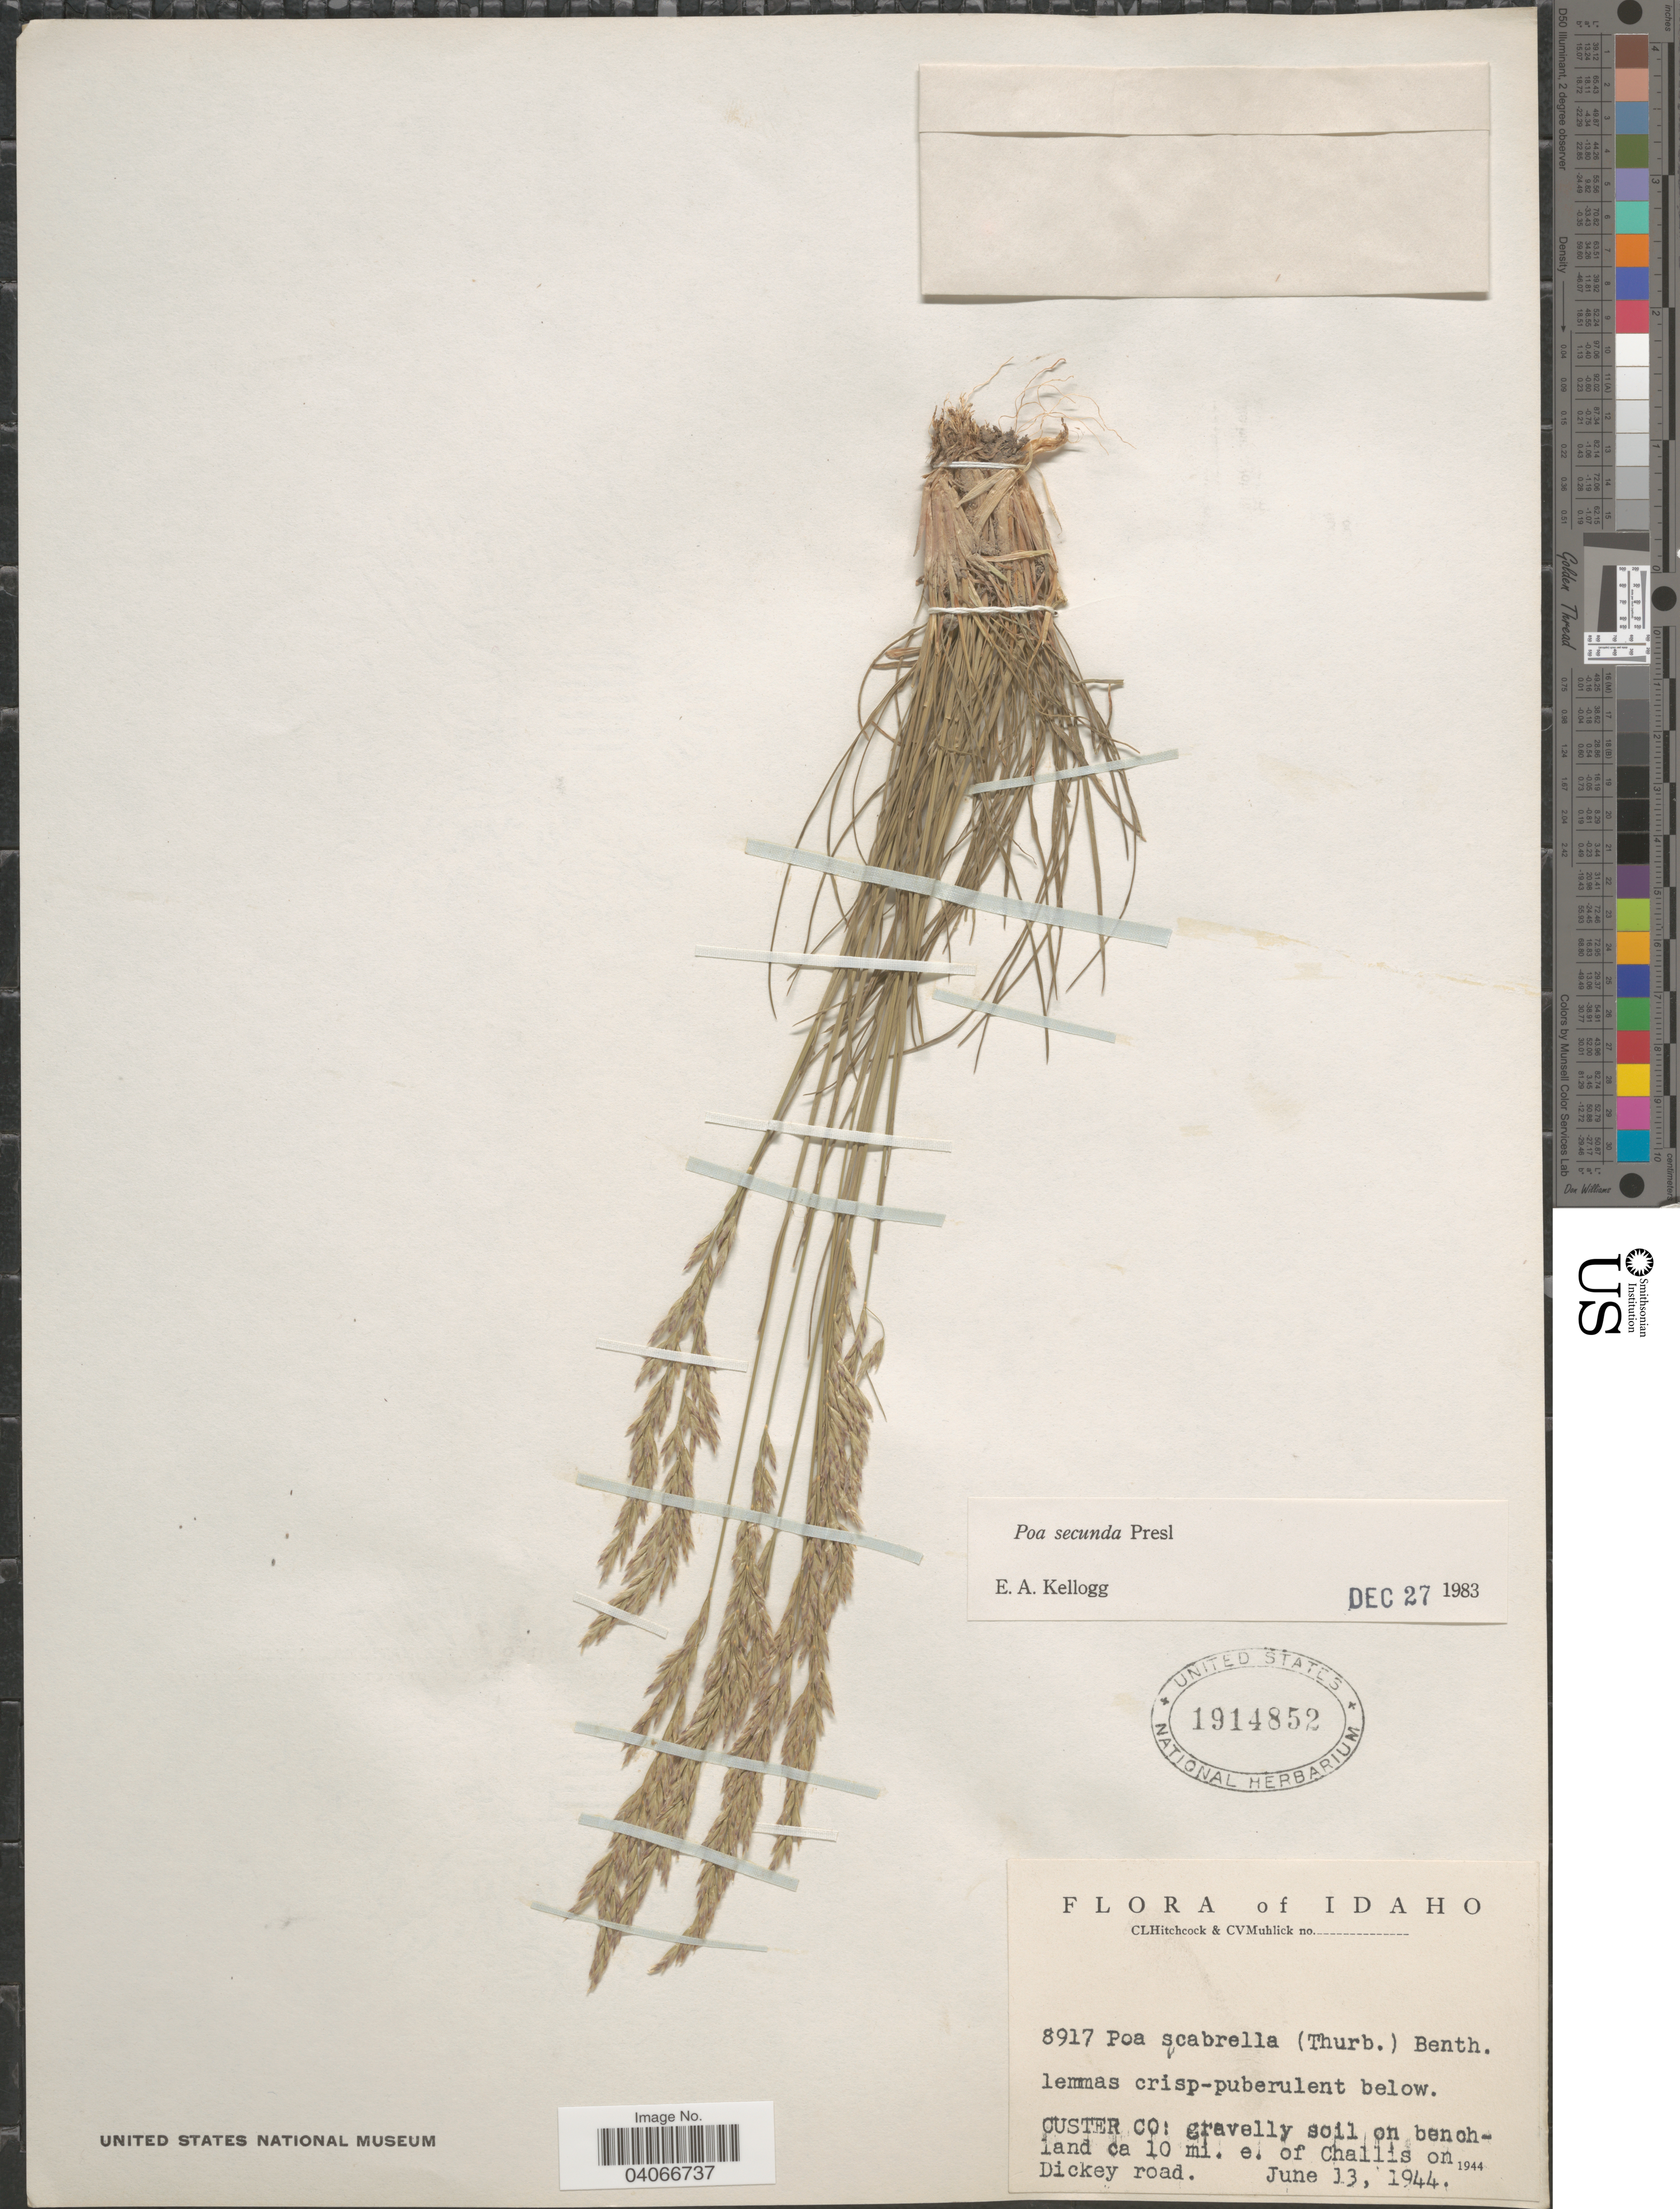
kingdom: Plantae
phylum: Tracheophyta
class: Liliopsida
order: Poales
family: Poaceae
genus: Poa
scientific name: Poa secunda subsp. secunda var. scabrella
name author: (Thurb.) Soreng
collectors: C. L. Hitchcock & C. V. Muhlick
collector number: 8917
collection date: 1944-06-13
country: United States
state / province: Idaho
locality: Custer Co: gravelly soil on benchland ca 10 mi. e. of Challis on Dickey road.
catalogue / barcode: US 1914852